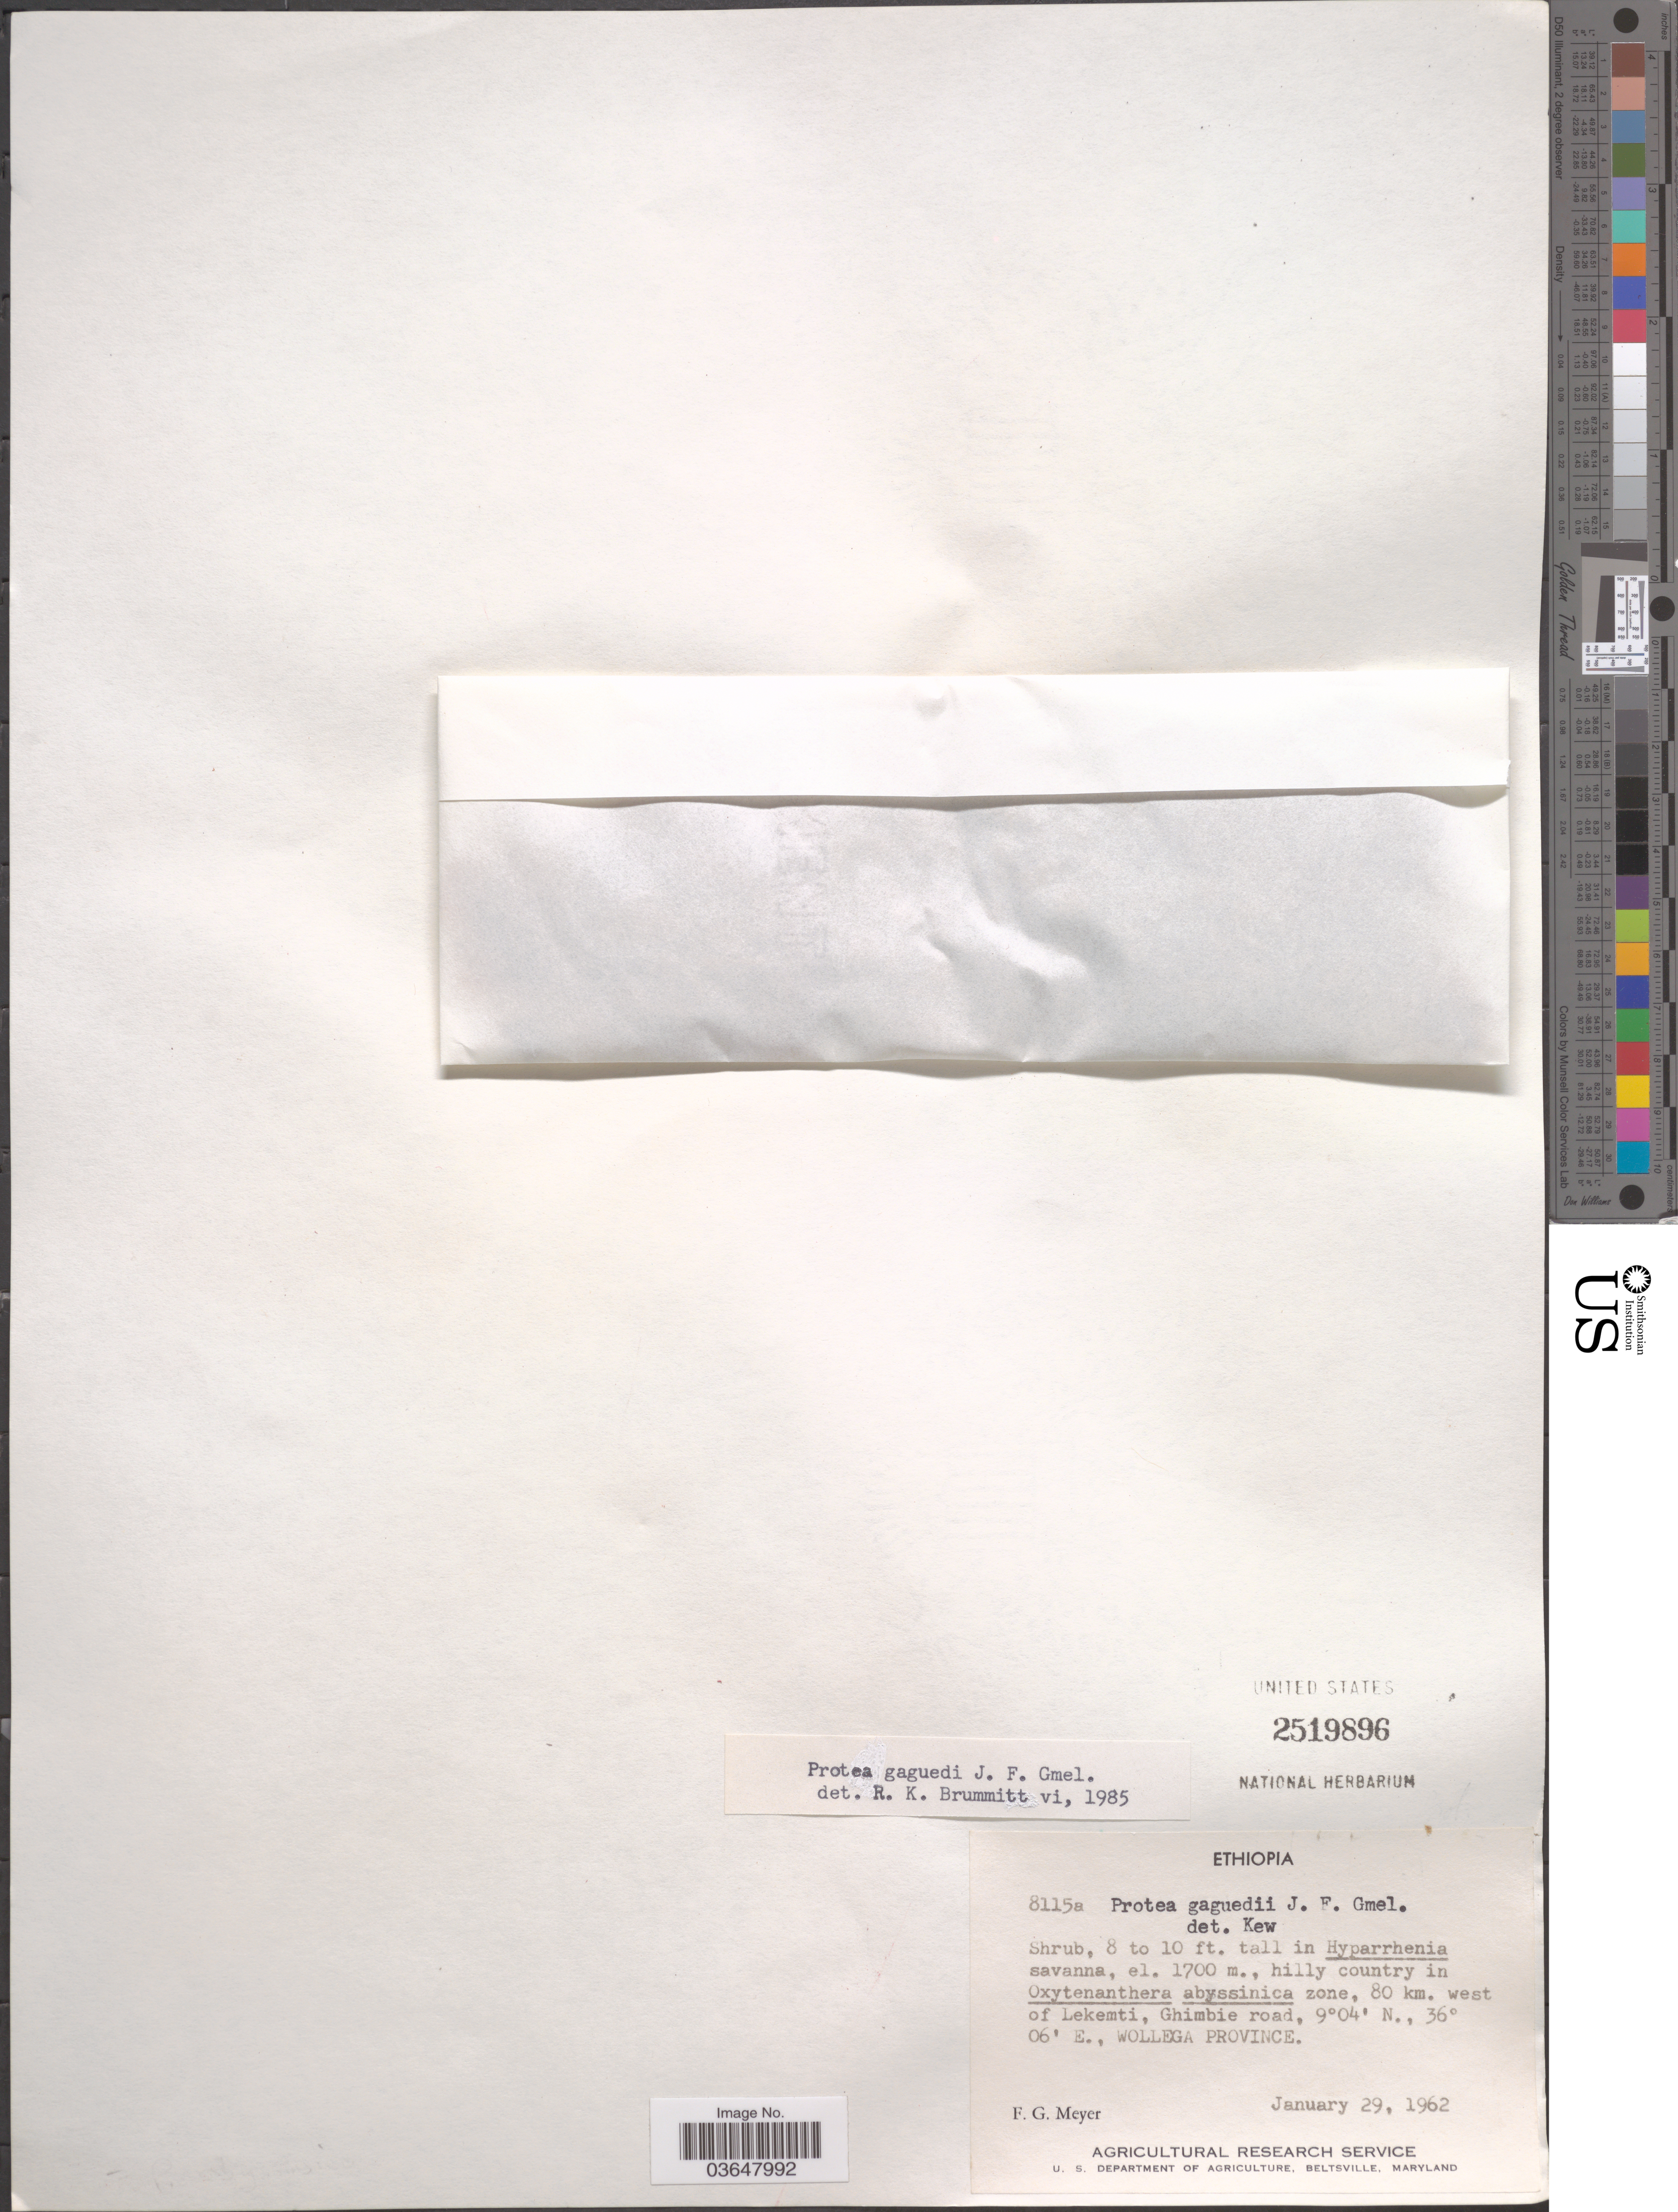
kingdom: Plantae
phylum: Tracheophyta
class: Magnoliopsida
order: Proteales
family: Proteaceae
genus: Protea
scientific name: Protea gaguedi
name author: J.F. Gmel.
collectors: F. G. Meyer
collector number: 8115a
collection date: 1962-01-29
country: Ethiopia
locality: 80 km. west of Lekemti, Ghimbie road, Wollega Province.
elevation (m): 1700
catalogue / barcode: US 2519896